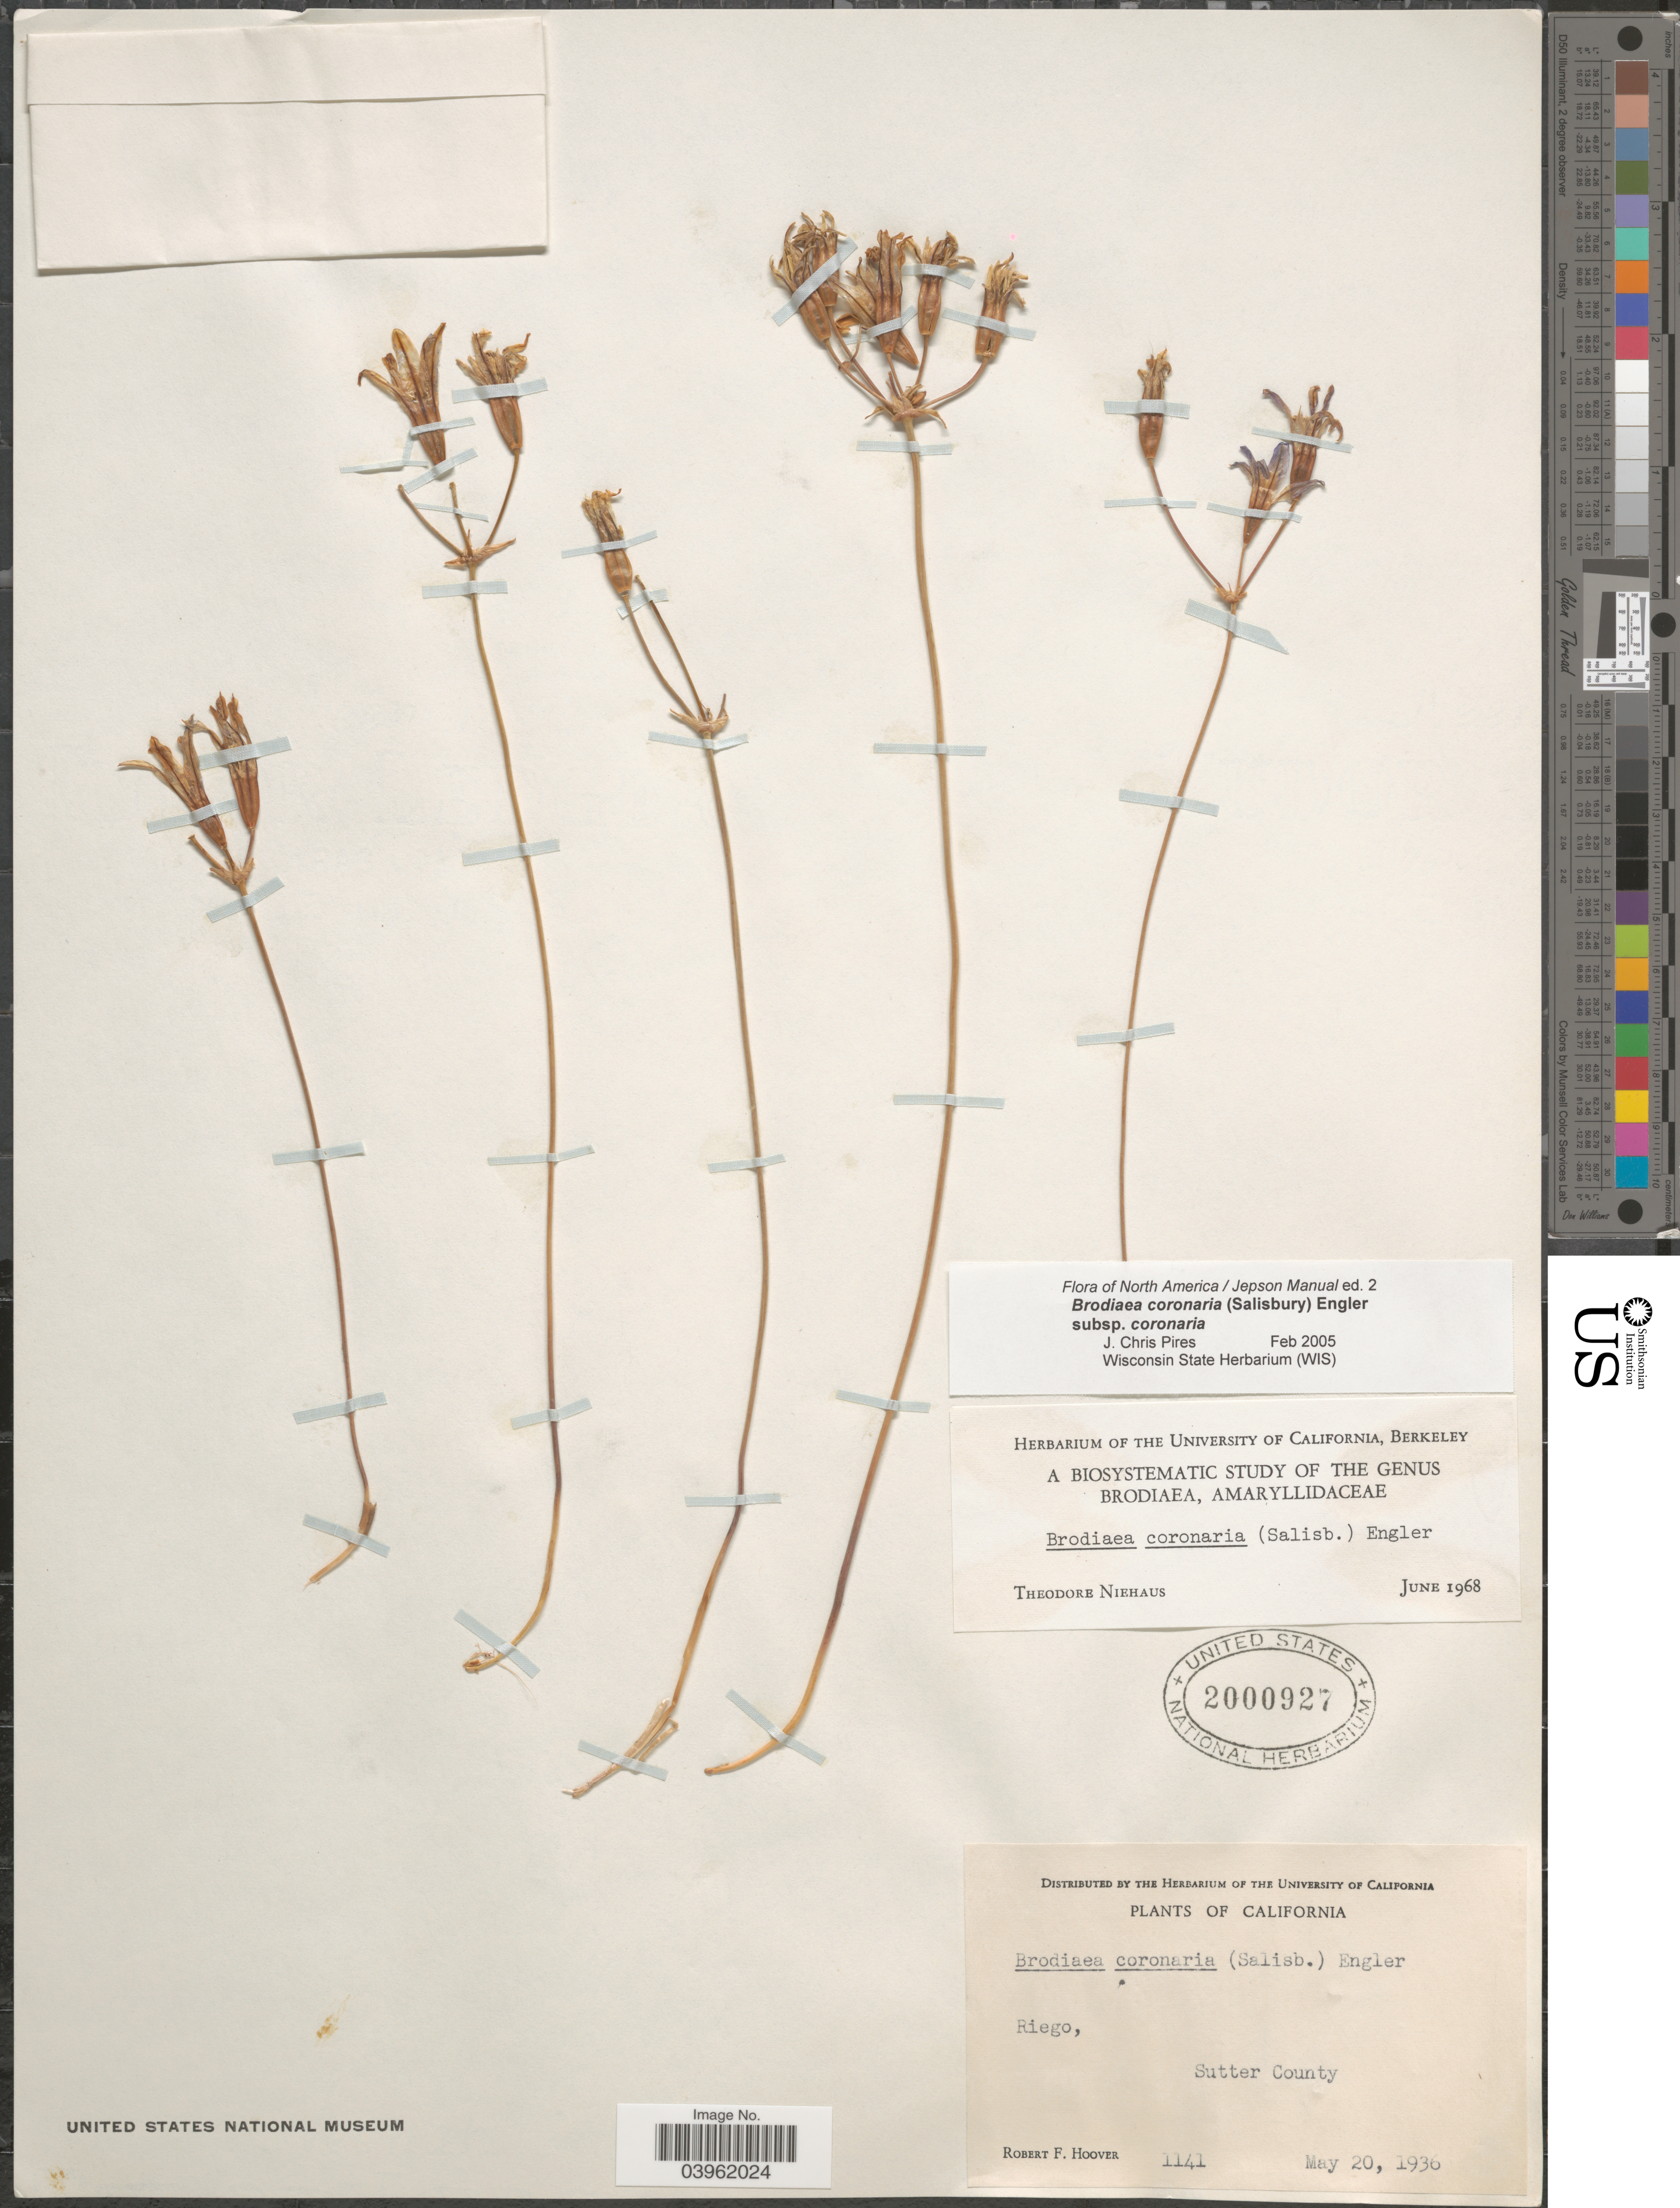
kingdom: Plantae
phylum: Tracheophyta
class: Liliopsida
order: Asparagales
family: Asparagaceae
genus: Brodiaea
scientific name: Brodiaea coronaria subsp. coronaria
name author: (Salisb.) Engl.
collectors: R. F. Hoover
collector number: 1141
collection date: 1936-05-20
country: United States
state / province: California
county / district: Sutter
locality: Riego, Sutter County.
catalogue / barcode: US 2000927